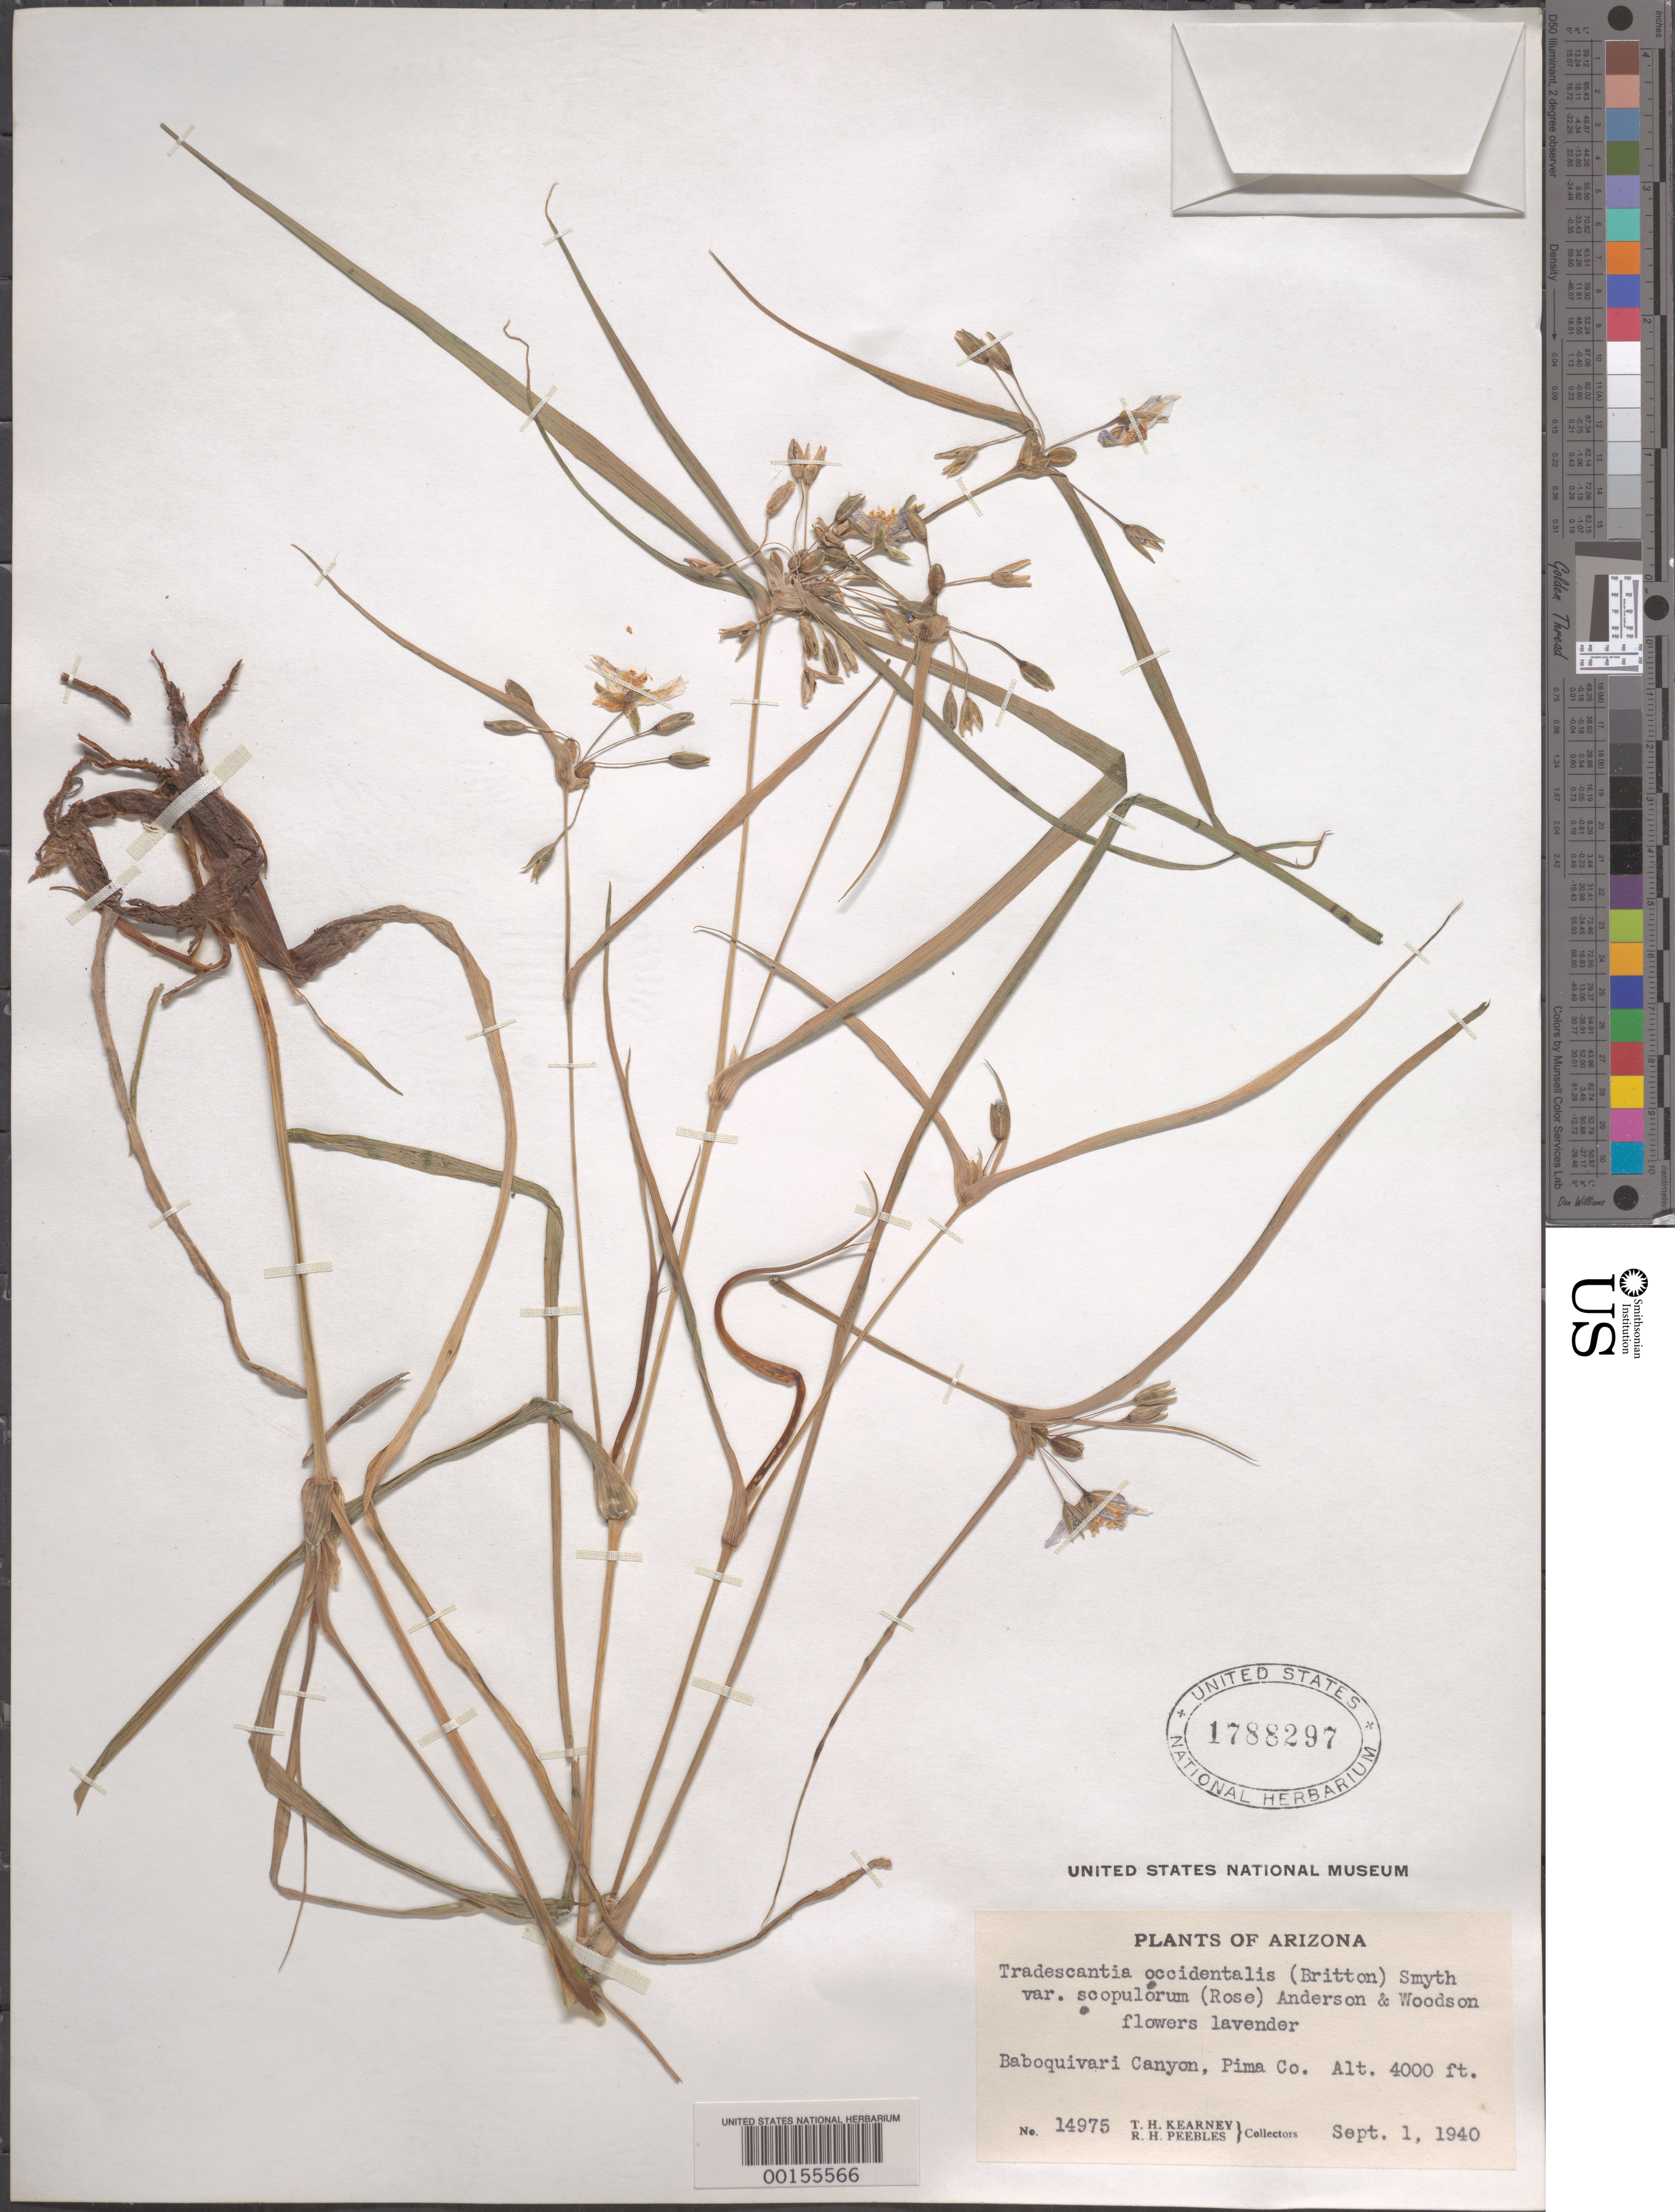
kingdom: Plantae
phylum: Tracheophyta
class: Liliopsida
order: Commelinales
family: Commelinaceae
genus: Tradescantia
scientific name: Tradescantia occidentalis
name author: (Britton) Smyth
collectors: T. H. Kearney & R. H. Peebles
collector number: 14975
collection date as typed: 01 Sep 1940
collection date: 1940-09-01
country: United States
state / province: Arizona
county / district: Pima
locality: Baboquivari canyon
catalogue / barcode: US 1788297